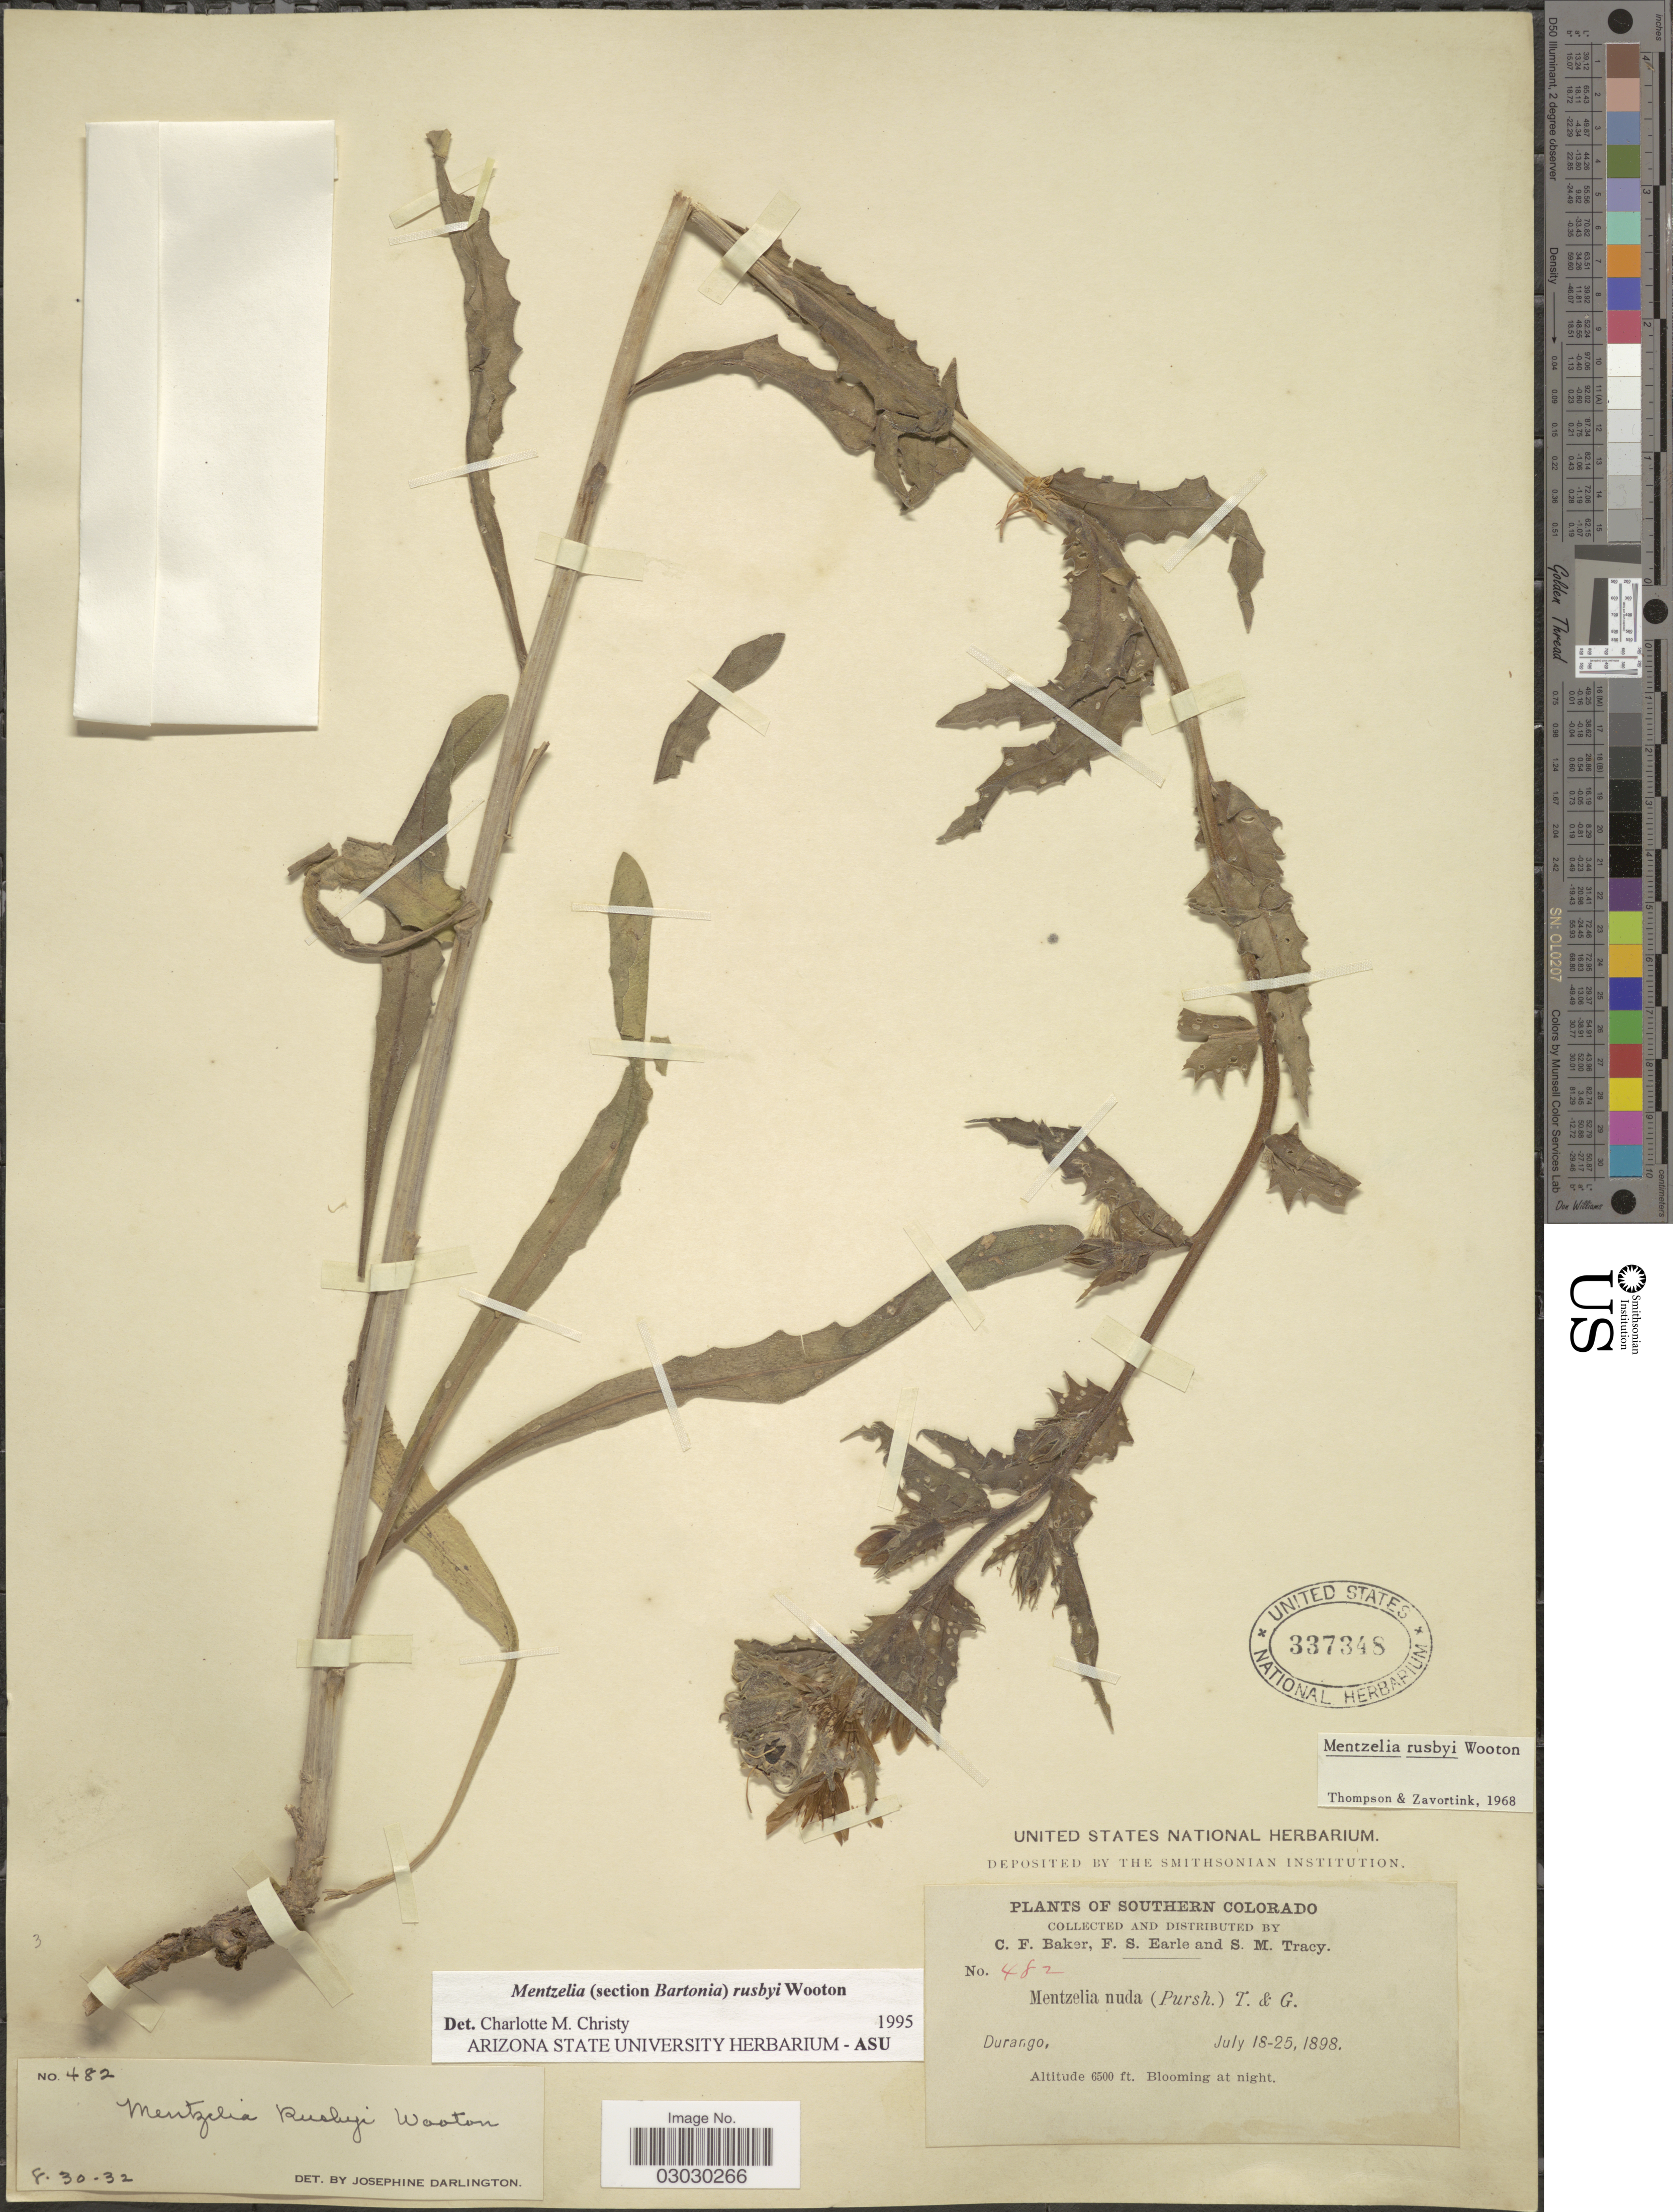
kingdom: Plantae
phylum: Tracheophyta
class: Magnoliopsida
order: Cornales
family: Loasaceae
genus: Mentzelia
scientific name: Mentzelia rusbyi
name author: Wooton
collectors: C. F. Baker, F. S. Earle & S. M. Tracy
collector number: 482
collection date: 1898-07-18/1898-07-25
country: United States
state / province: Colorado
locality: Southern Colorado, Durango.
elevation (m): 1981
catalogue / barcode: US 337348